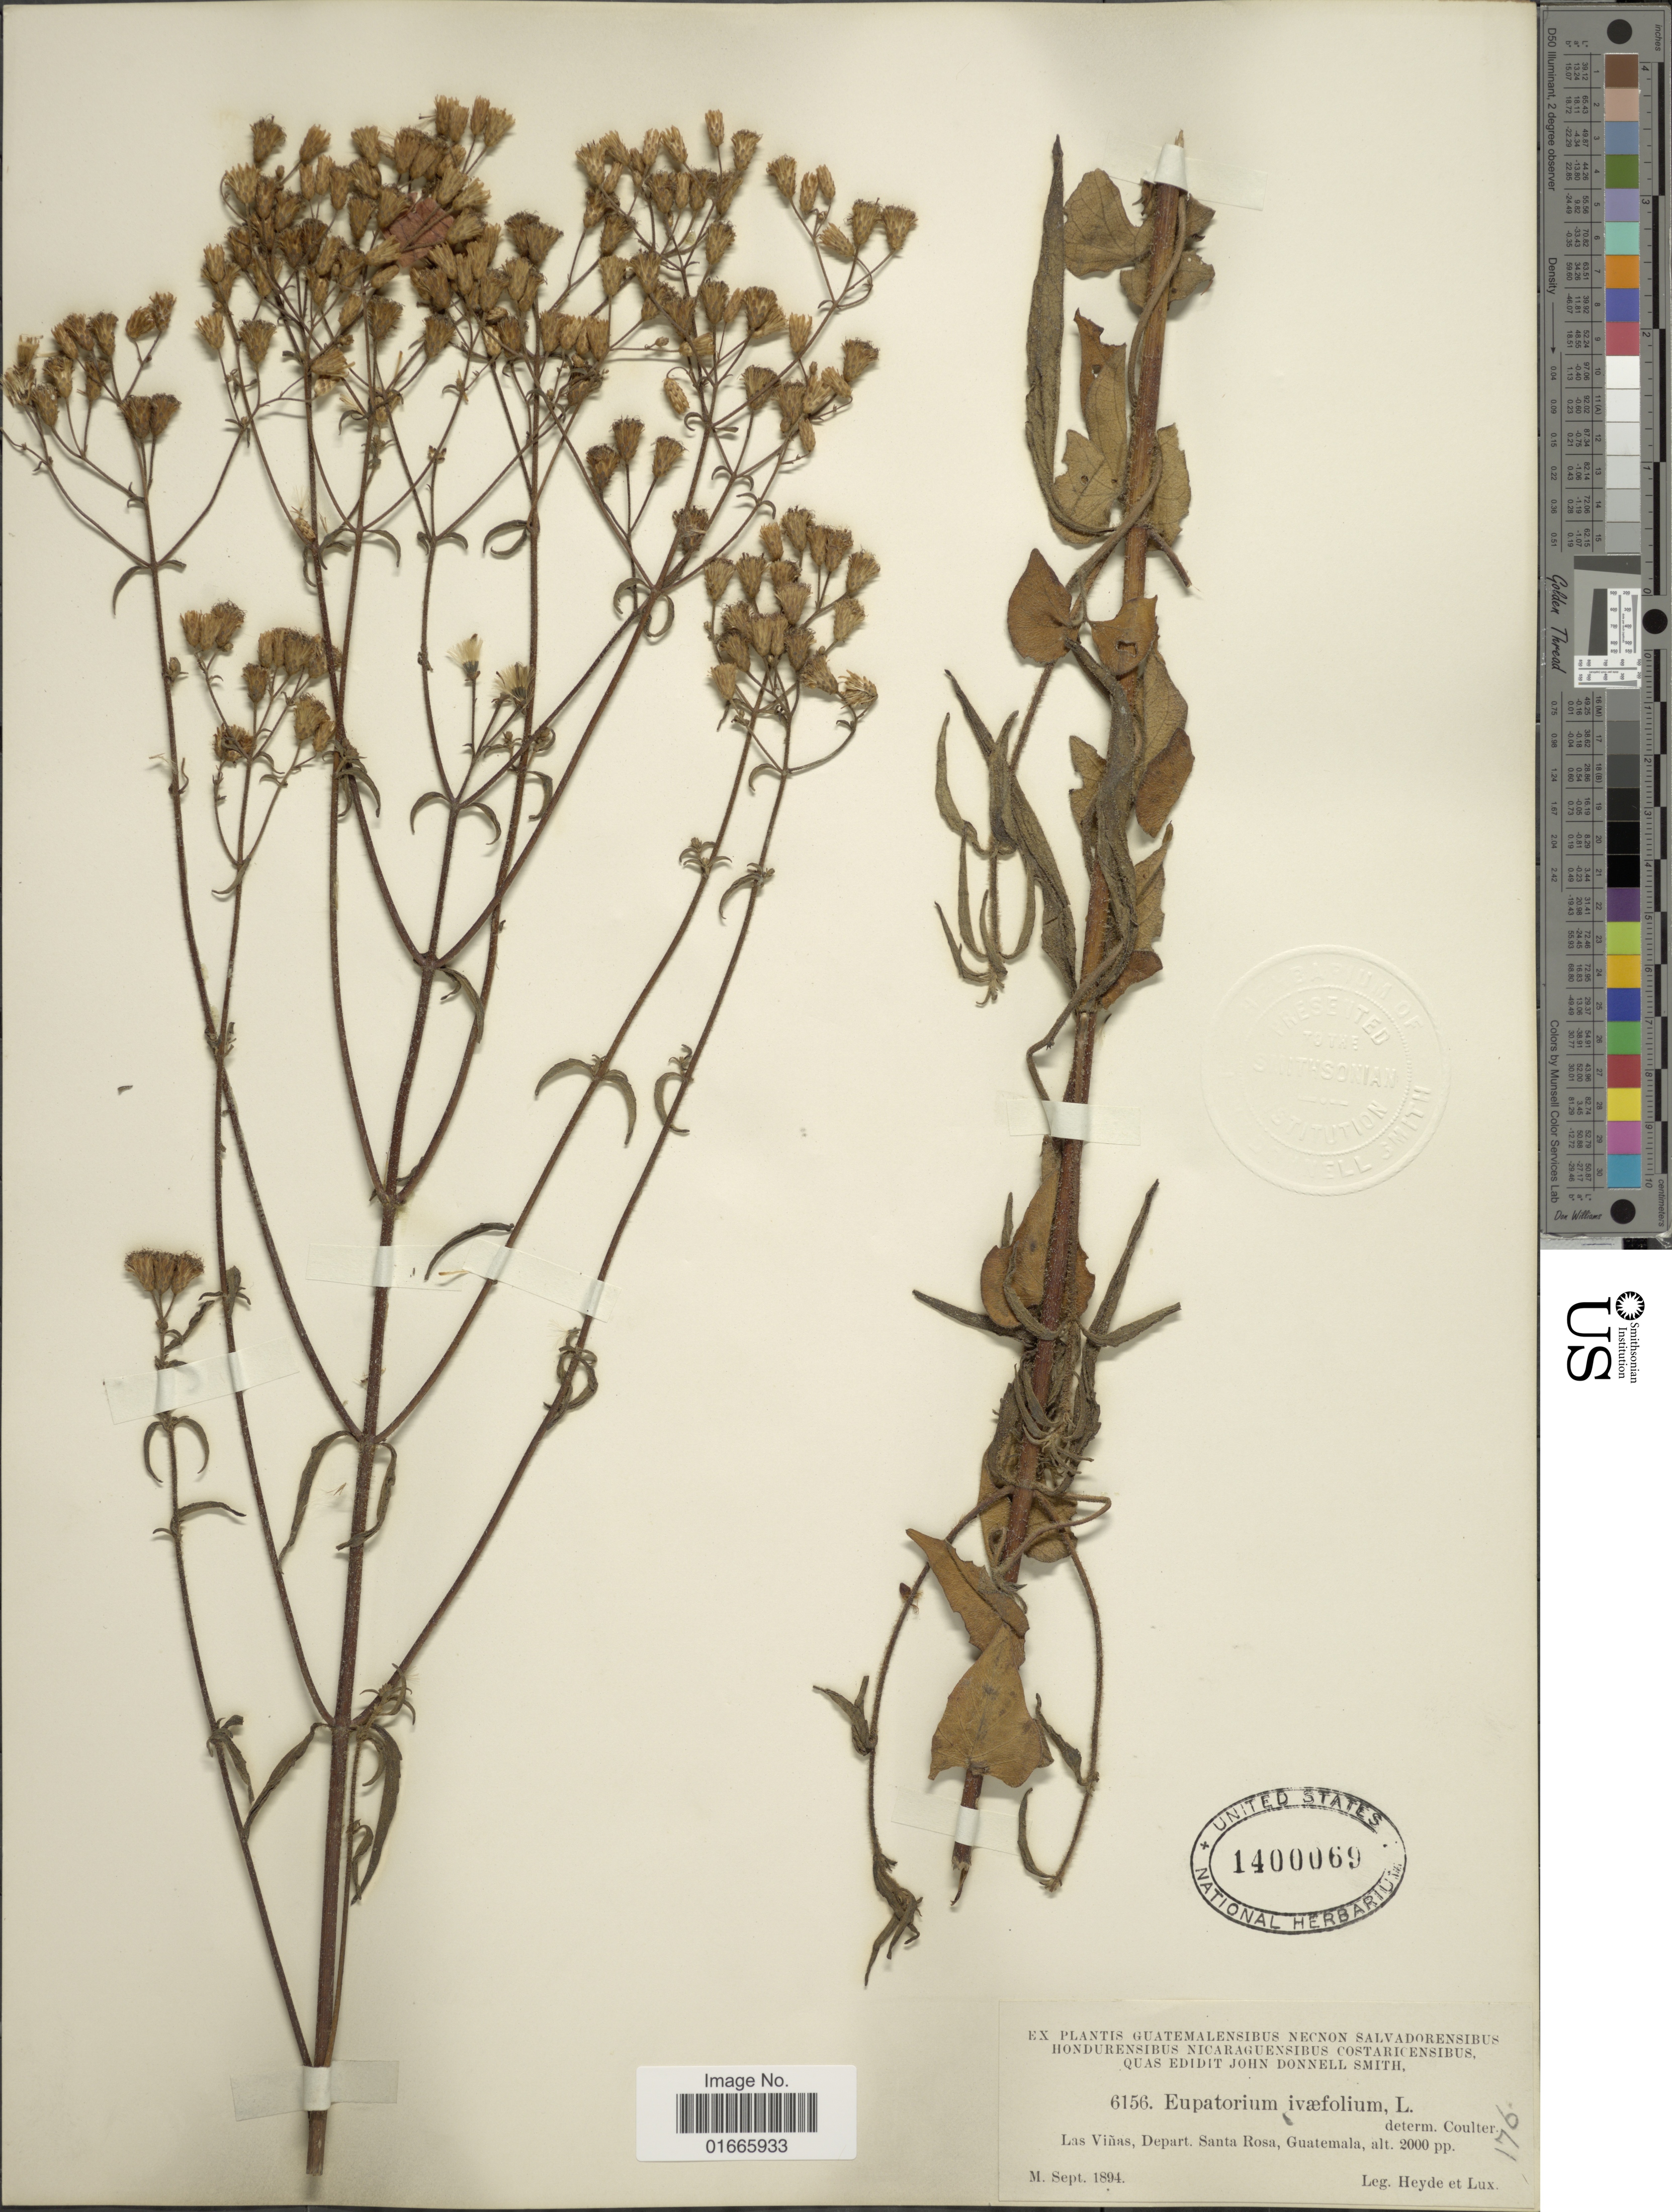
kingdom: Plantae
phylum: Tracheophyta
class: Magnoliopsida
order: Asterales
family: Asteraceae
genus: Chromolaena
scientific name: Chromolaena ivaefolia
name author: (L.) R.M. King & H. Rob.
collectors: Heyde & Lux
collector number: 176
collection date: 1894-09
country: Guatemala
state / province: Santa Rosa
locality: Las Vinas, Depart. Santa Rosa, Guatemala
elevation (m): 610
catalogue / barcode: US 1400069